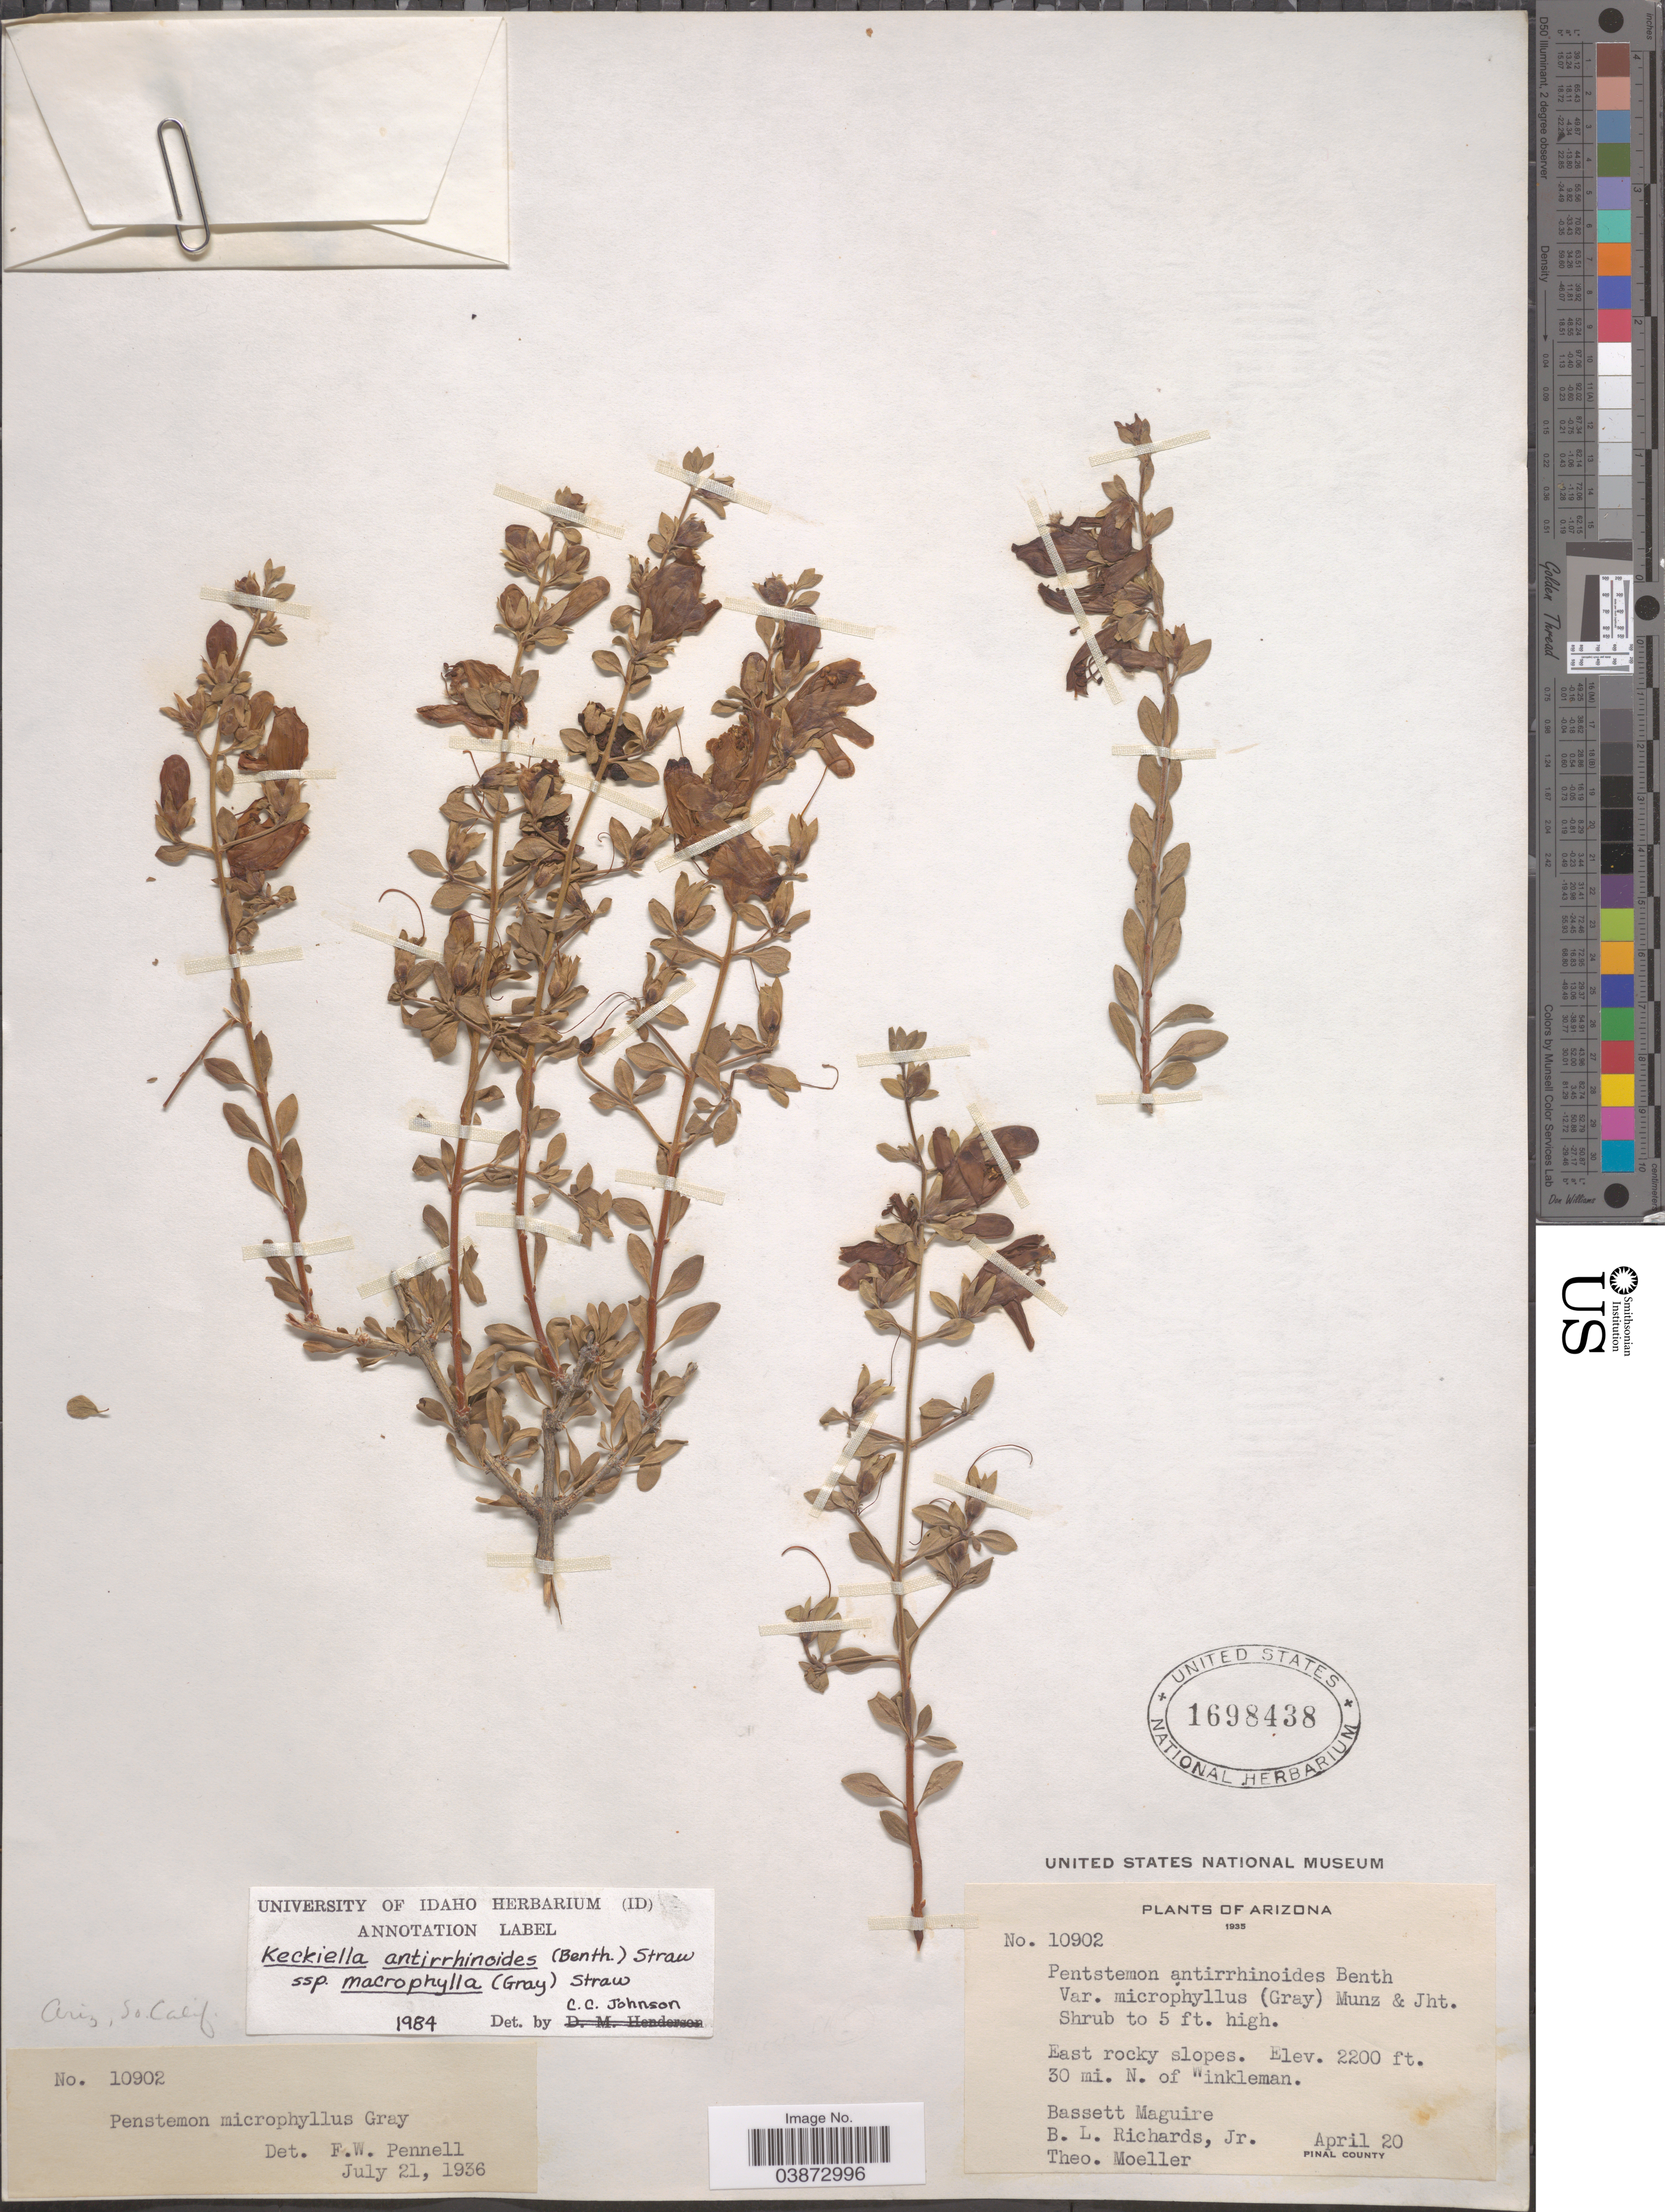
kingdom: Plantae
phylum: Tracheophyta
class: Magnoliopsida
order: Lamiales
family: Plantaginaceae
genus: Penstemon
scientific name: Penstemon antirrhinoides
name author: Benth.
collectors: B. Maguire, B. Richards & T. Moeller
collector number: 10902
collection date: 1935-04-20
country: United States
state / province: Arizona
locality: East rocky slopes. 30 mi. N. of Winkleman.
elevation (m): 671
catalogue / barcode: US 1698438